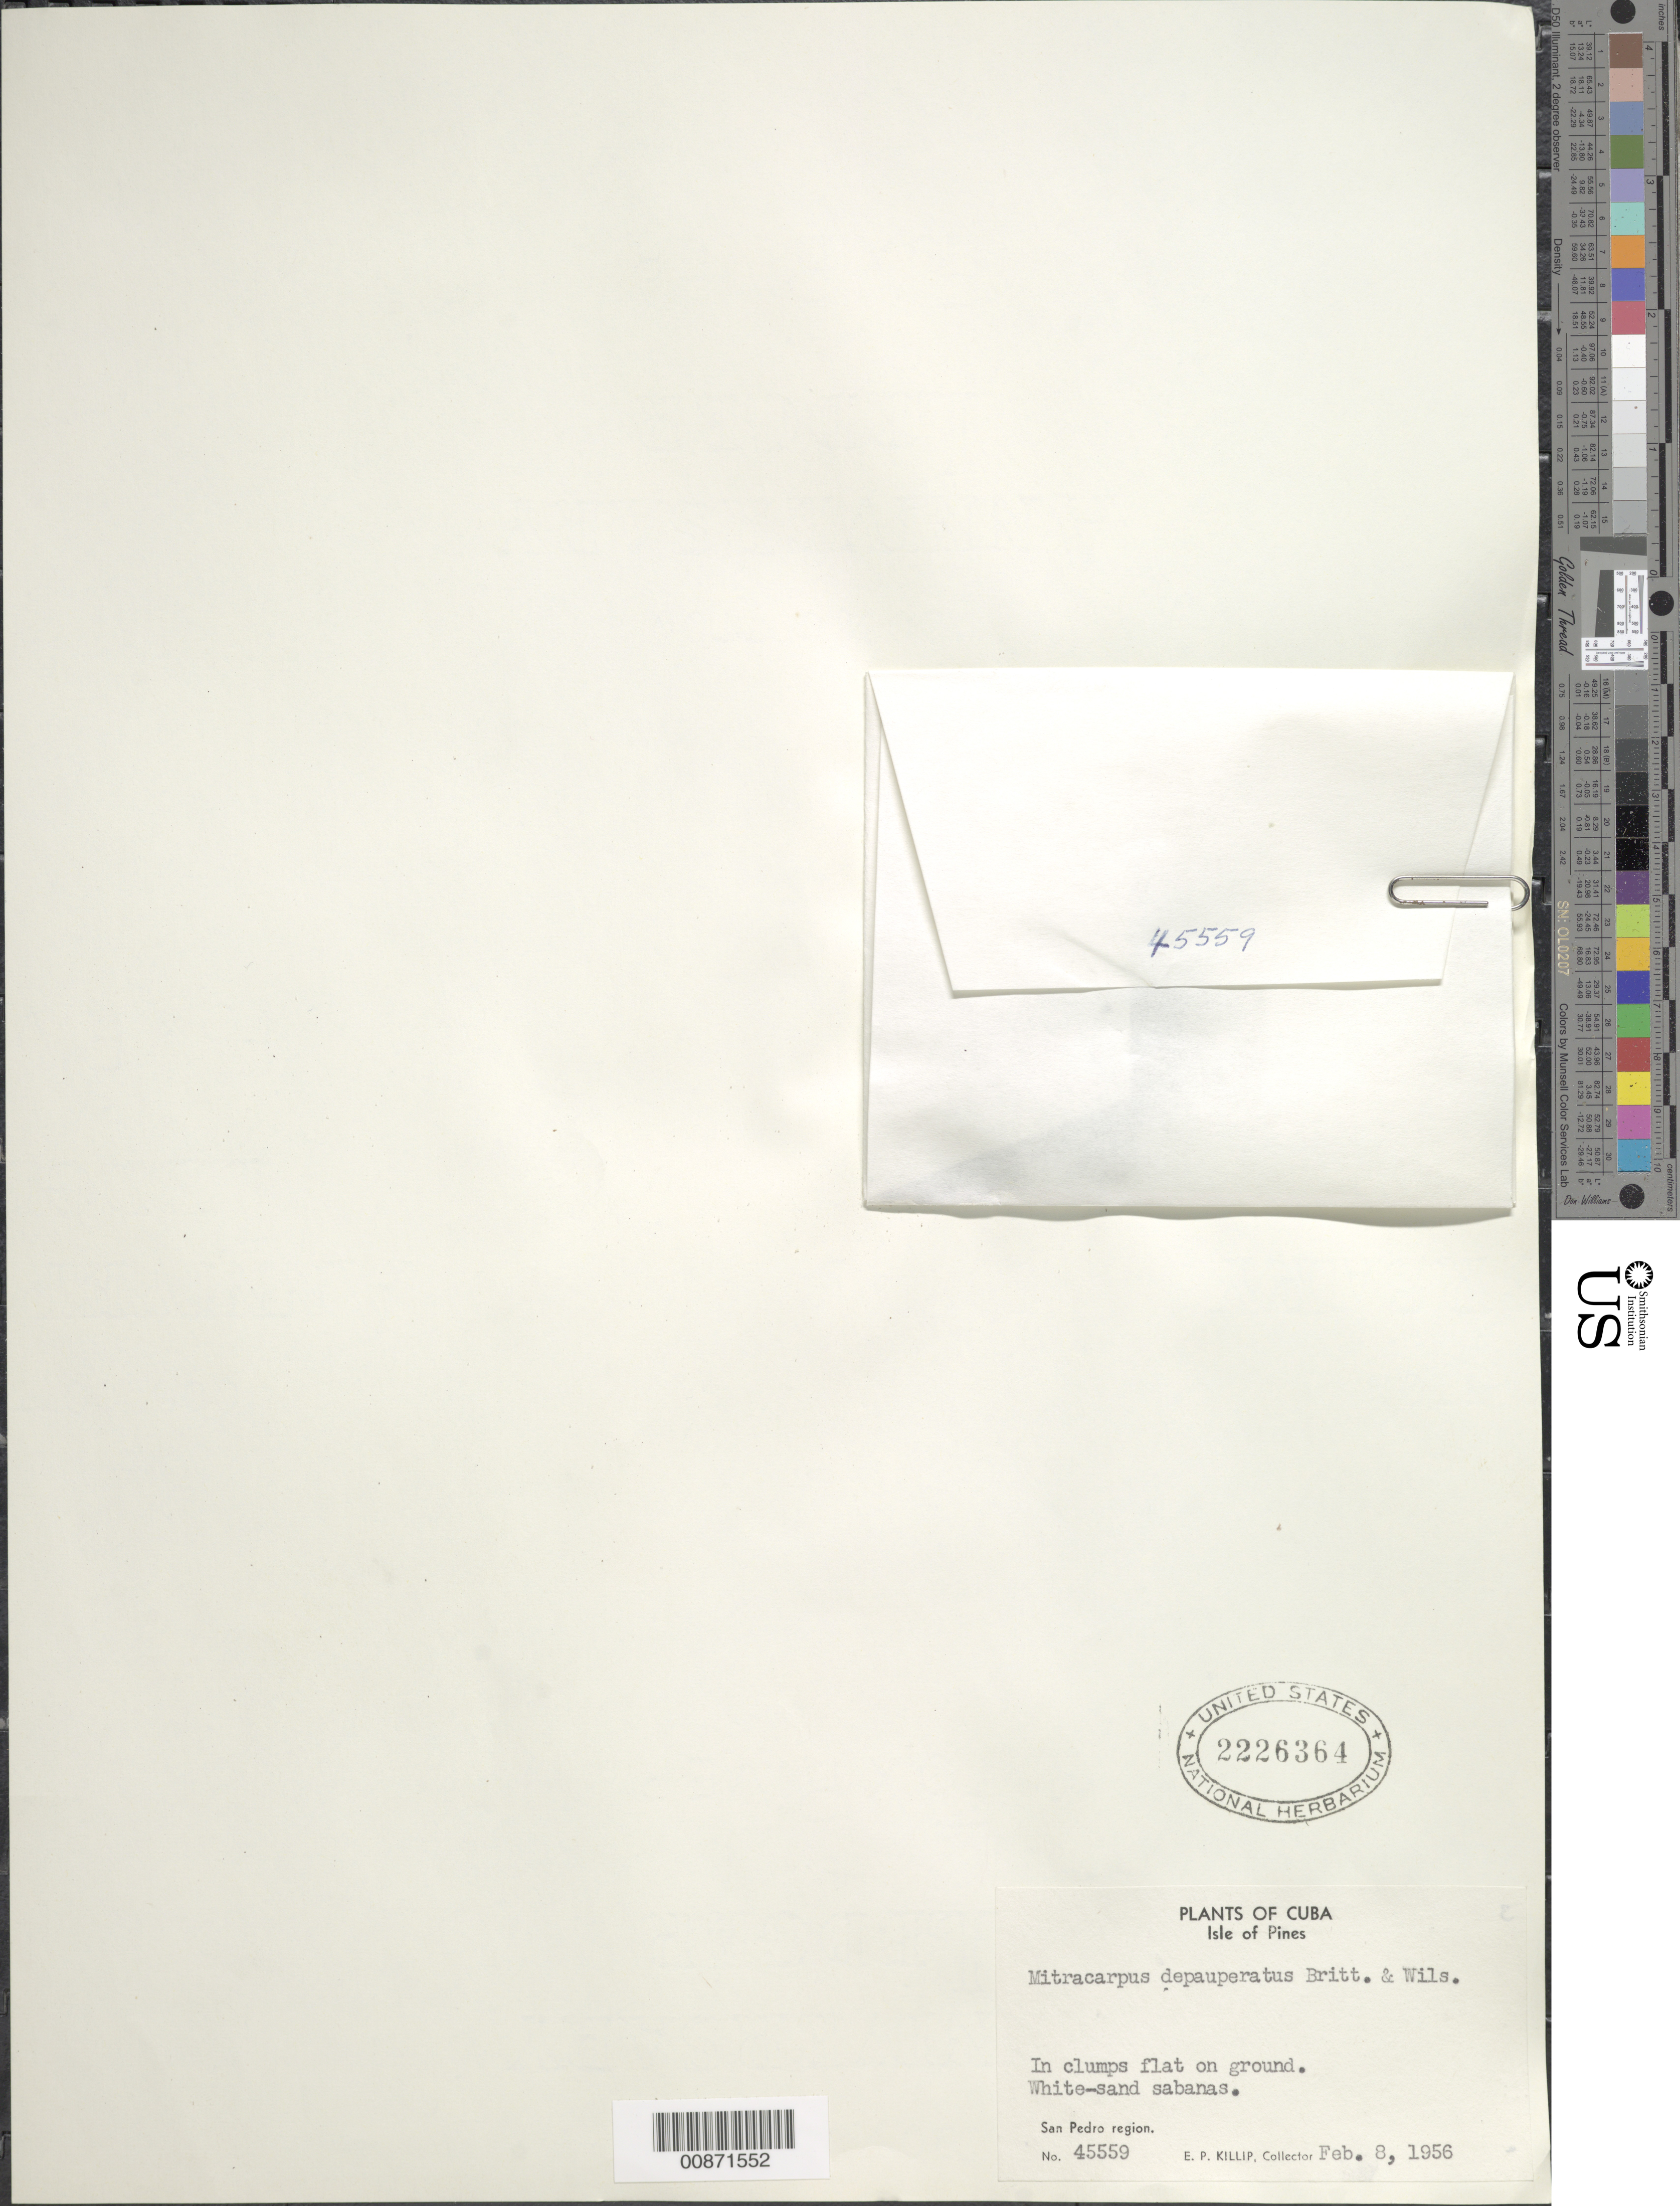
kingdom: Plantae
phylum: Tracheophyta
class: Magnoliopsida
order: Gentianales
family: Rubiaceae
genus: Mitracarpus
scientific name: Mitracarpus depauperatus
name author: Britton & P. Wilson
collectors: E. P. Killip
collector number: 45559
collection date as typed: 08 Feb 1958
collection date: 1958-02-08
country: Cuba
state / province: Isla de La Juventud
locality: San Pedro region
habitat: White-sand sabanas; Pls.-flat clumps on grnd.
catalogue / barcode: US 2226364